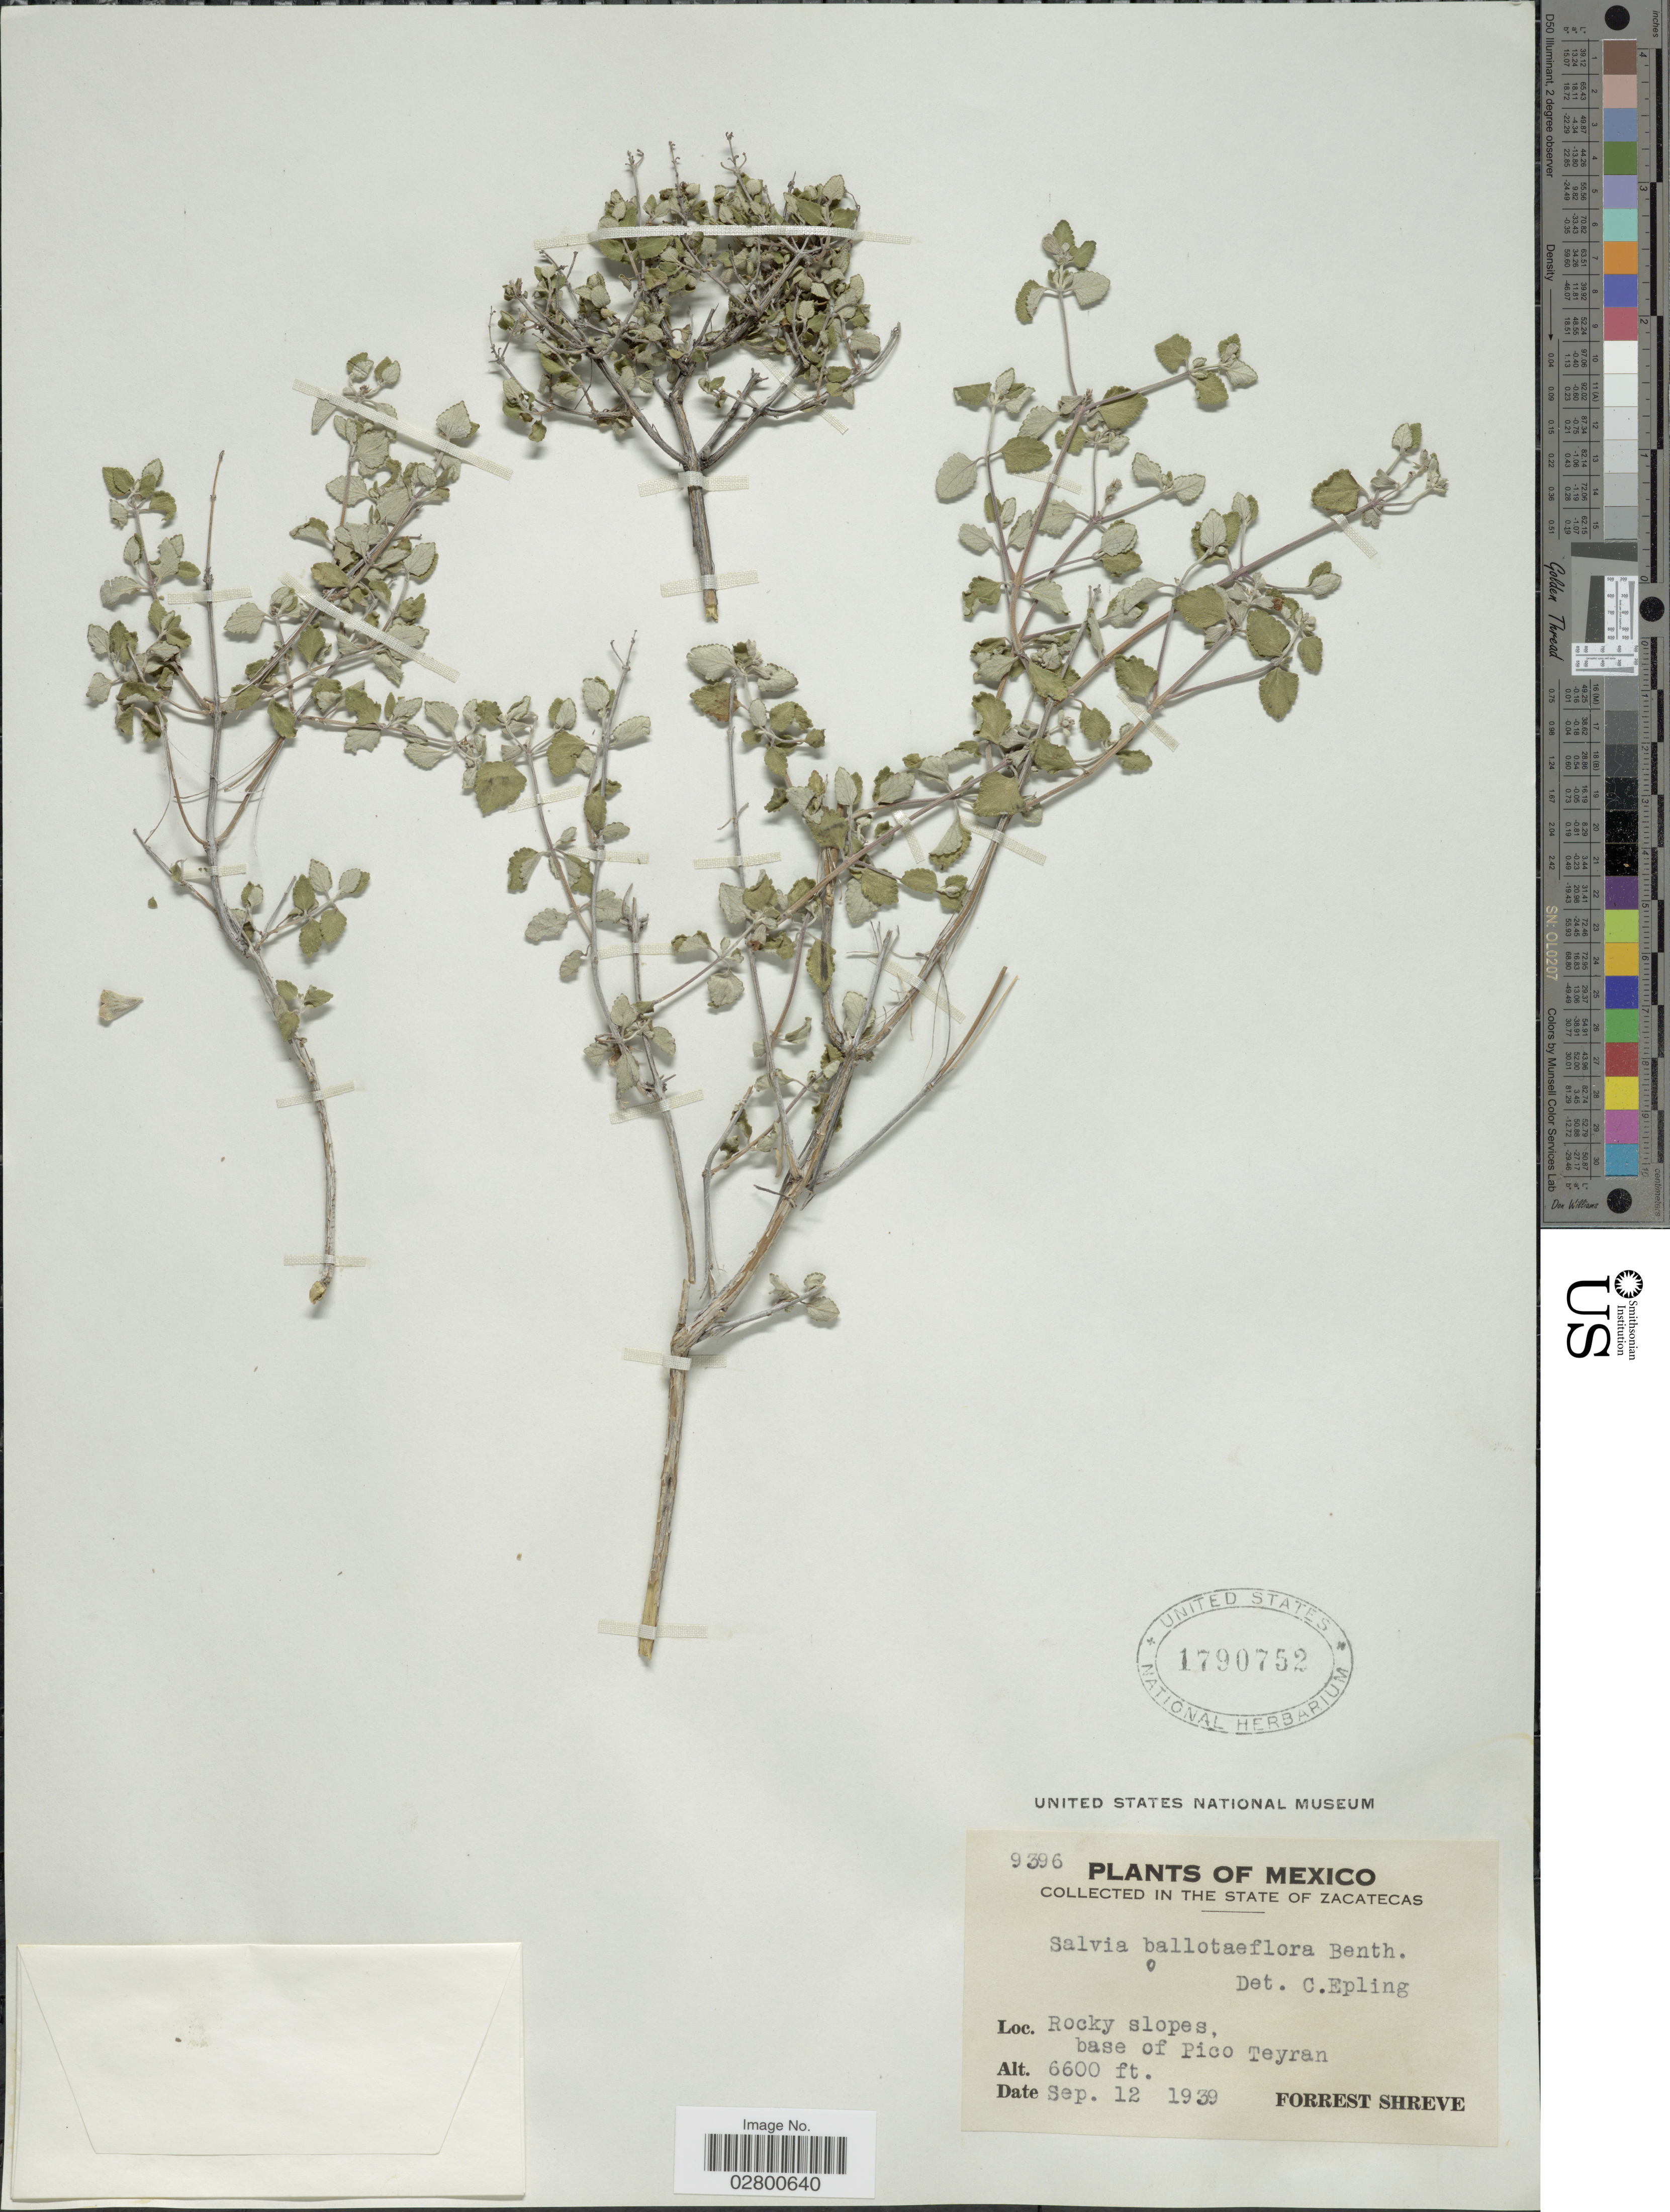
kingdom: Plantae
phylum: Tracheophyta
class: Magnoliopsida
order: Lamiales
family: Lamiaceae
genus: Salvia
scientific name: Salvia ballotiflora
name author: Benth.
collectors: F. Shreve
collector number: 9396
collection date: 1939-09-12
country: Mexico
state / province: Zacatecas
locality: Rocky slopes, base of Pico Teyran.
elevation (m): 2012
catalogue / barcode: US 1790752